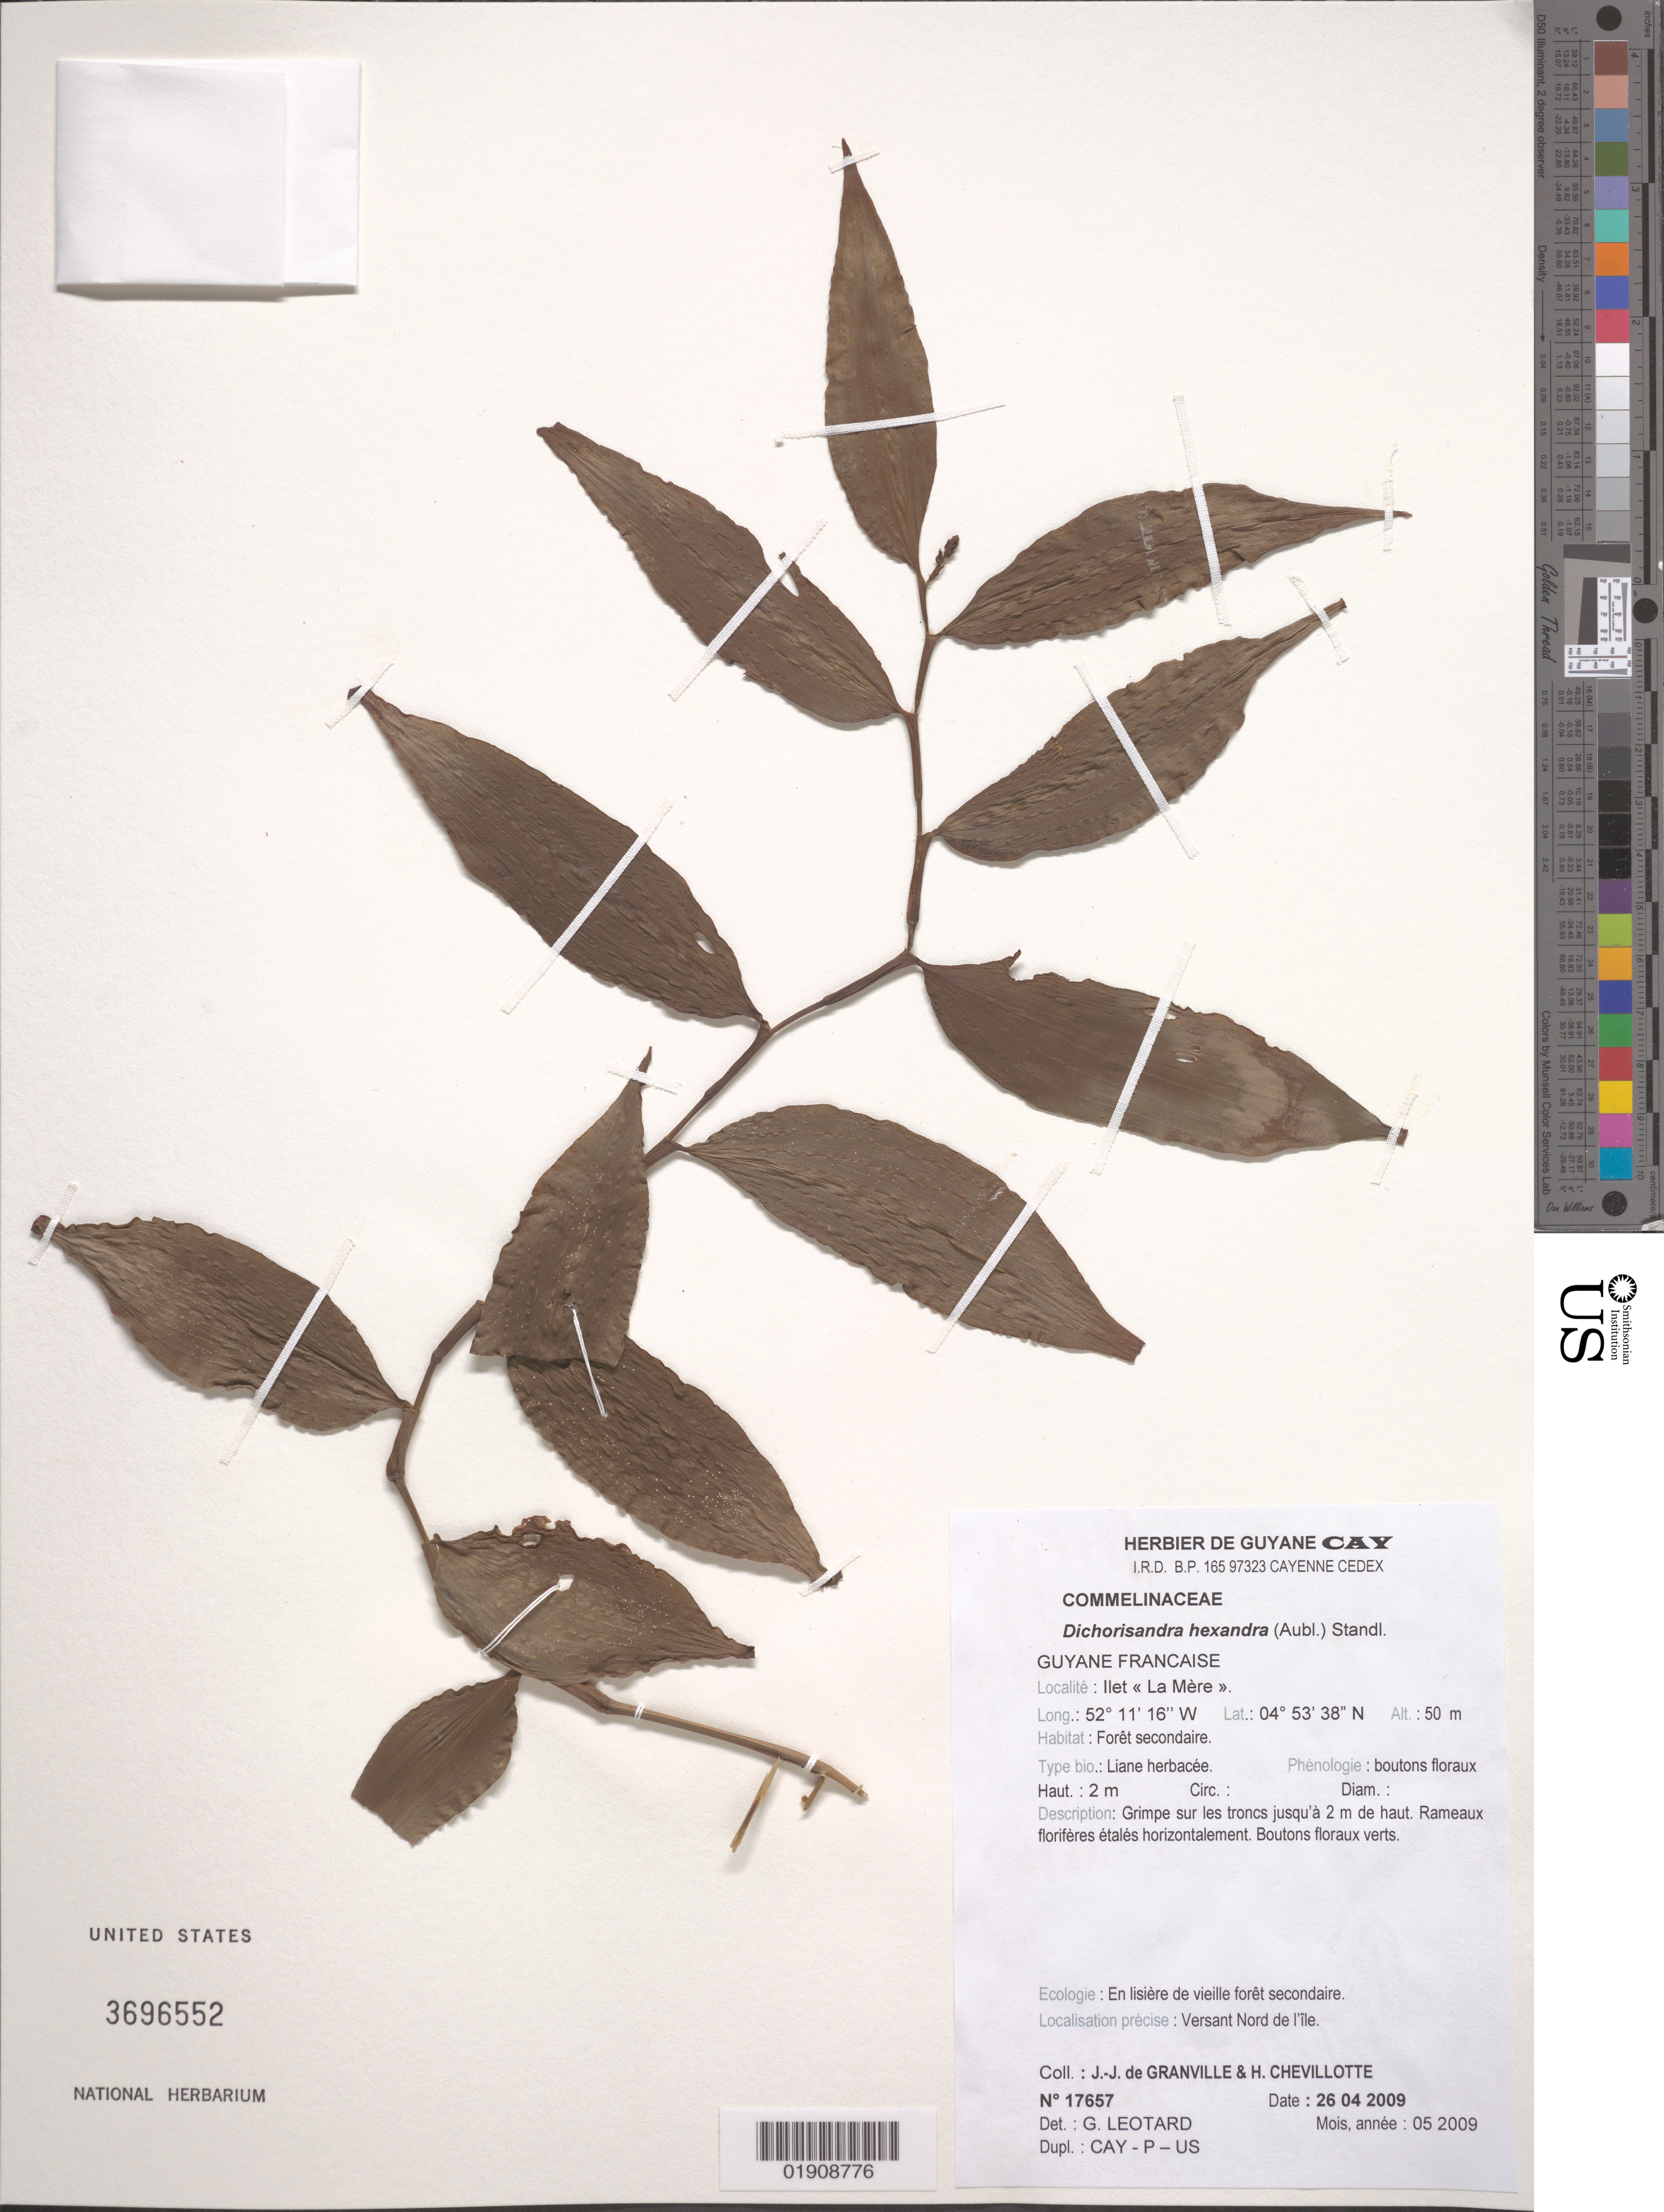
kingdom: Plantae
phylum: Tracheophyta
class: Liliopsida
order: Commelinales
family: Commelinaceae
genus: Dichorisandra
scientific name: Dichorisandra hexandra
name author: (Aubl.) Standl.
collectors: J.-J. de Granville & H. Chevillotte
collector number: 17657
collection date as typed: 26 April 2009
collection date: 2009-04-26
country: French Guiana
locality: Ilet "La Mere"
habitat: Foret secondaire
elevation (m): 50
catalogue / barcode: US 3696552